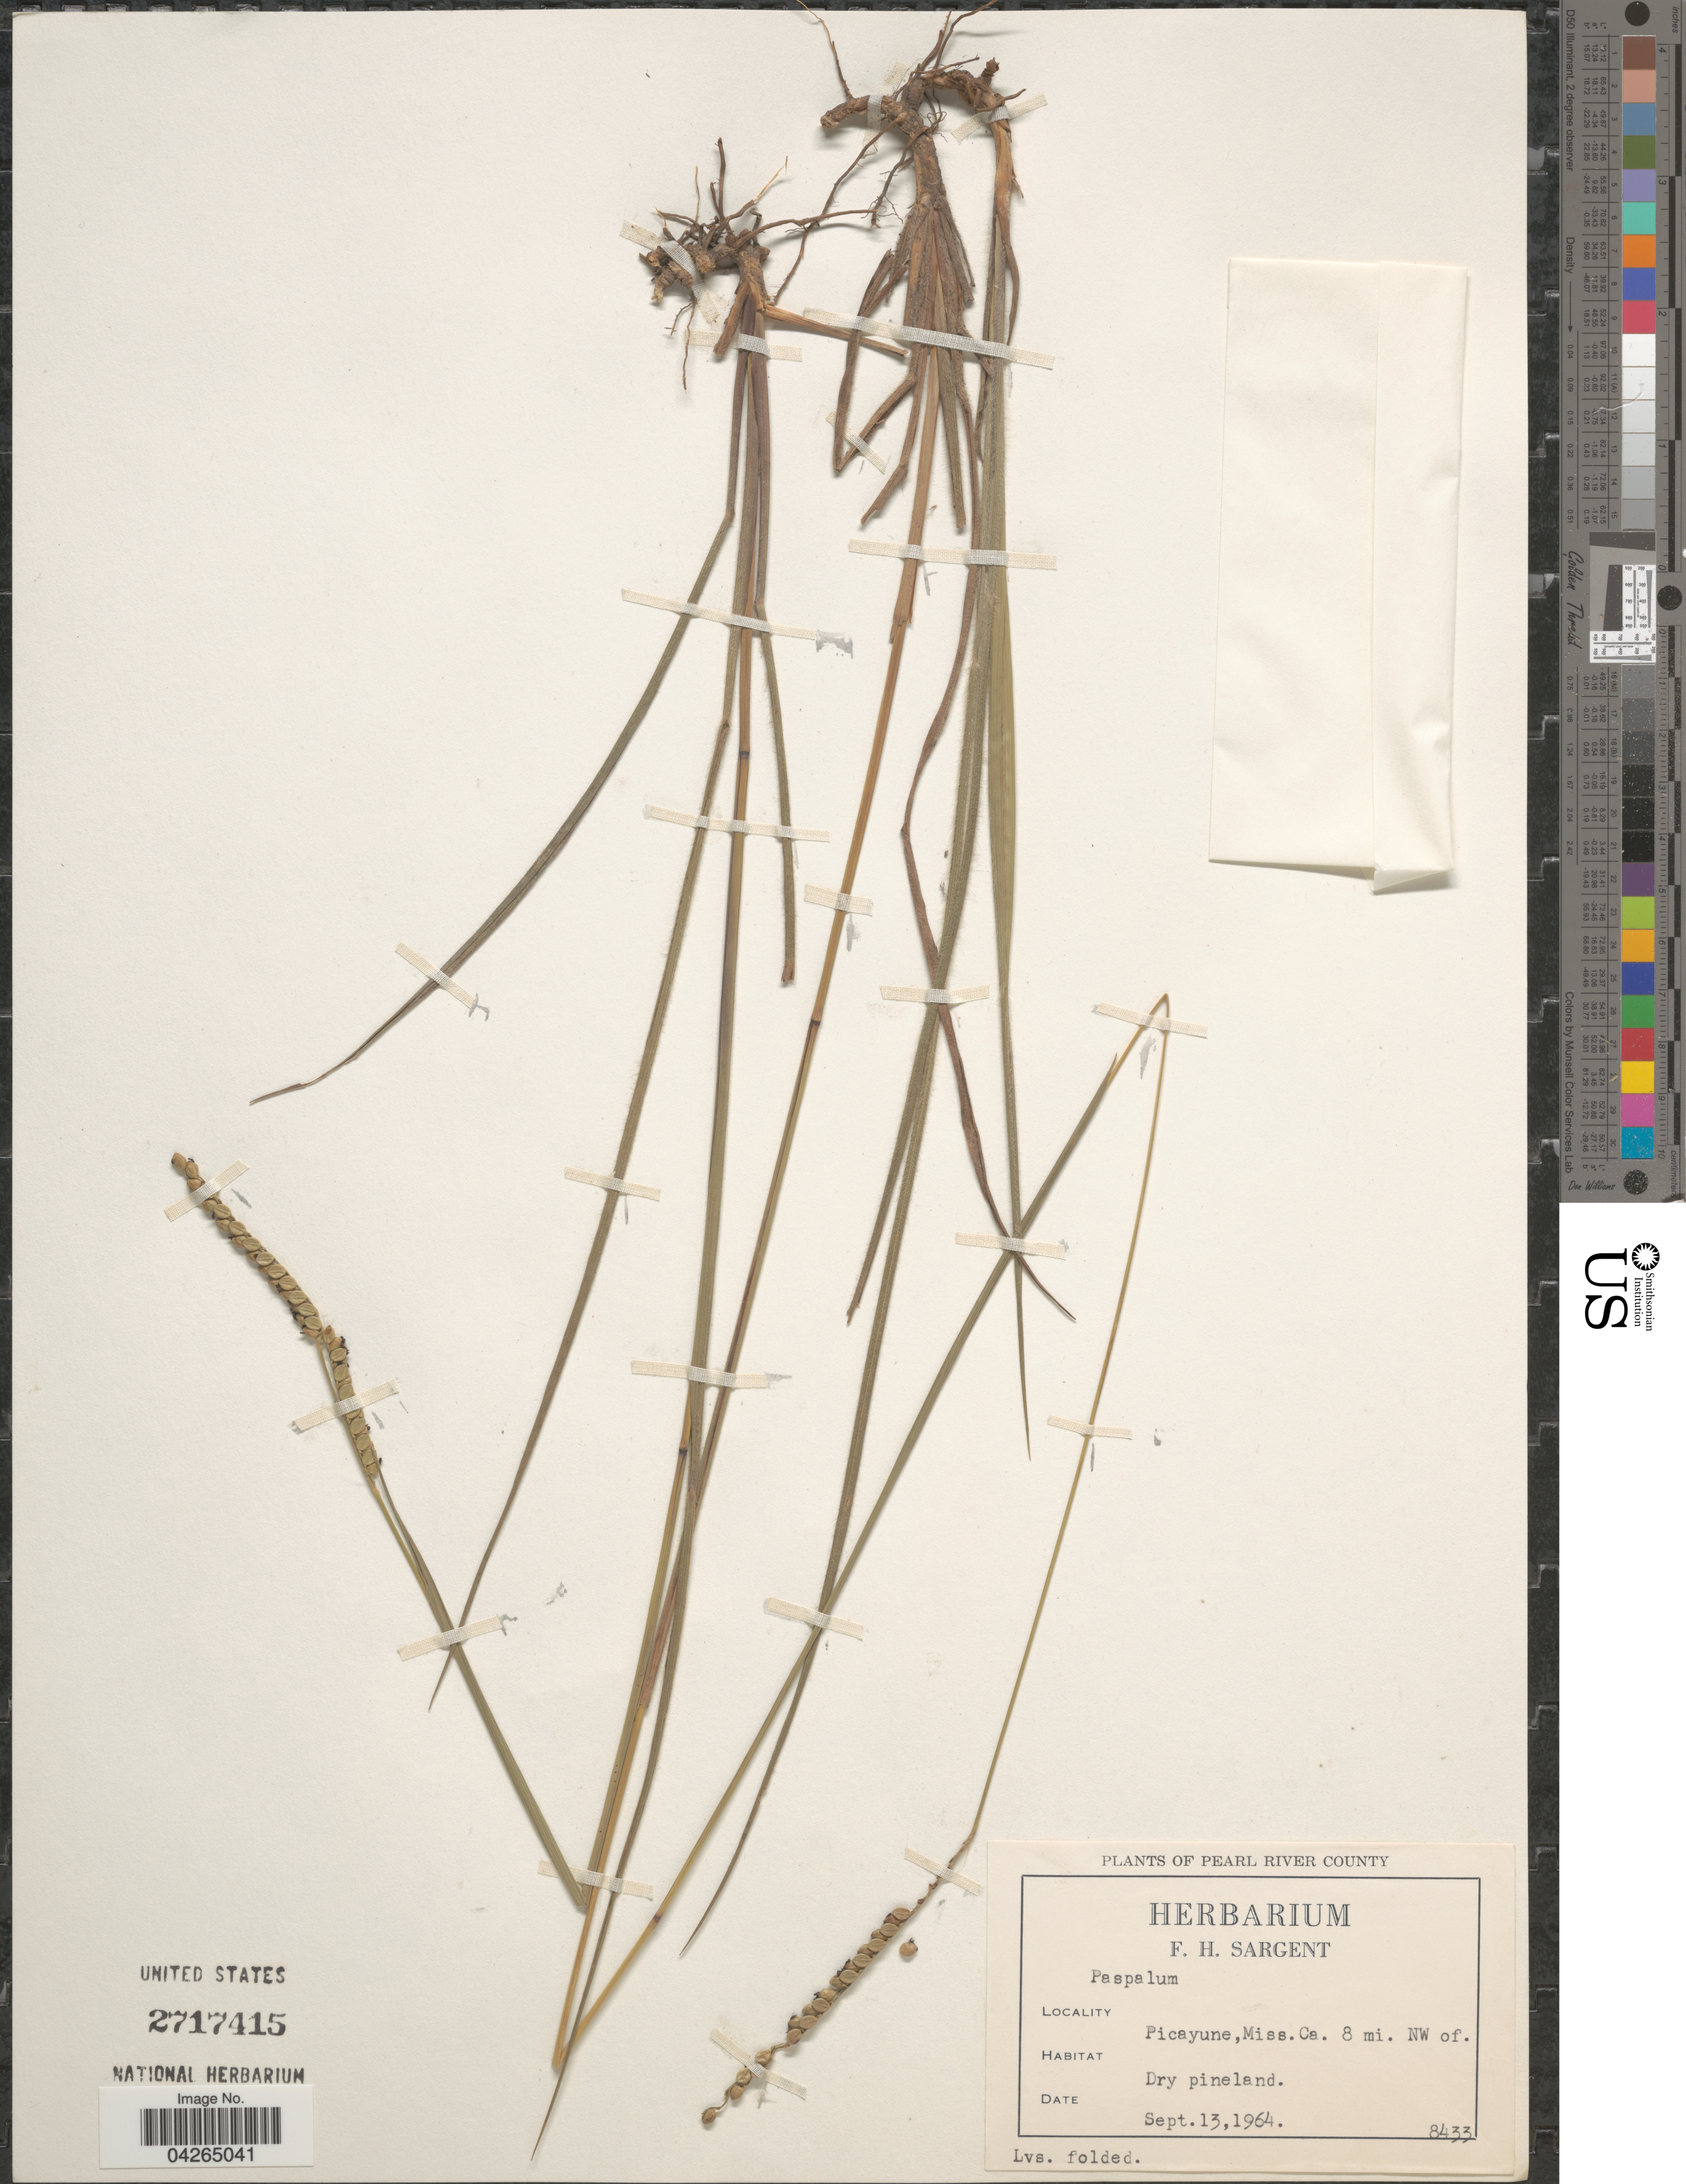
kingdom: Plantae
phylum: Tracheophyta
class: Liliopsida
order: Poales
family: Poaceae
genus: Paspalum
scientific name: Paspalum sp.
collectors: Ex herb. F. H. Sargent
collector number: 8433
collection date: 1964-09-13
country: United States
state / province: Mississippi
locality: Pearl River County. Picayune. Ca. 8 mi. NW of.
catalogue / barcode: US 2717415